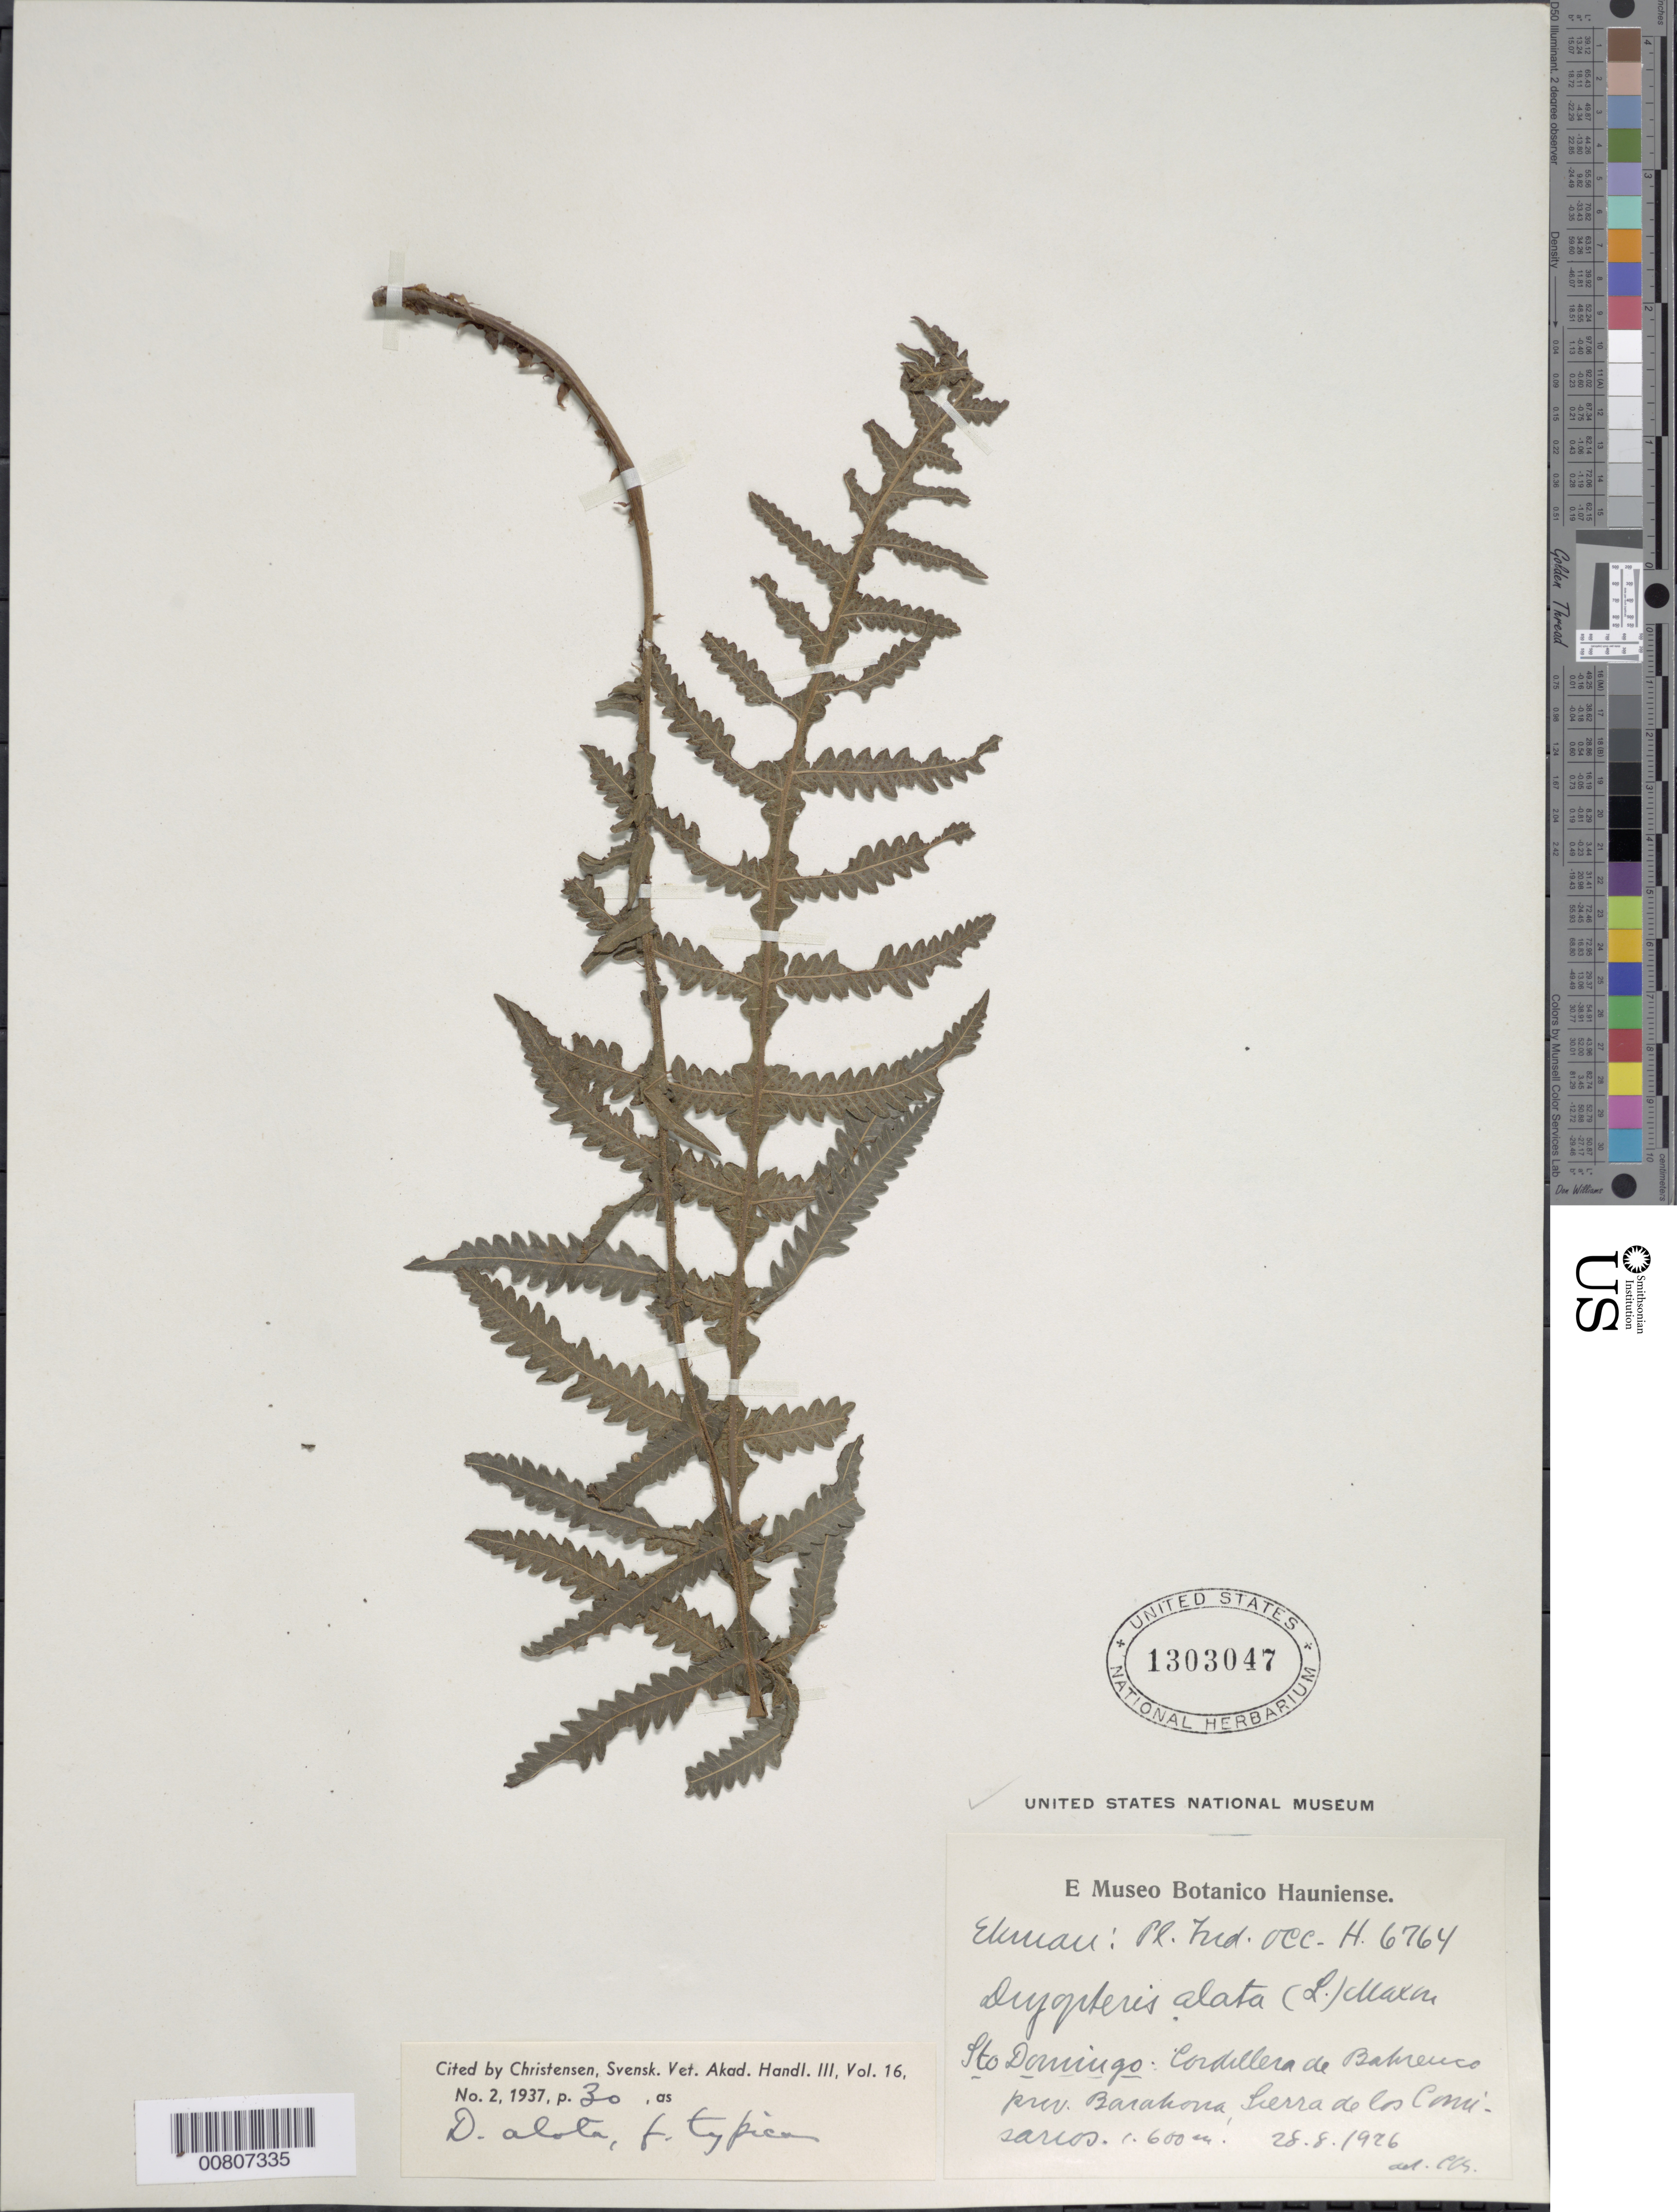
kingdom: Plantae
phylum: Tracheophyta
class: Polypodiopsida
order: Polypodiales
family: Thelypteridaceae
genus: Goniopteris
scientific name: Goniopteris alata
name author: (L.) Ching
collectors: E. L. Ekman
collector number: H 6764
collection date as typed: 28 Aug 1926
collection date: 1926-08-28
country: Dominican Republic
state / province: Barahona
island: Hispaniola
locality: Cordillera de Bahreuco, Sierra de los Commisarios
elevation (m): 600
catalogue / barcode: US 1303047